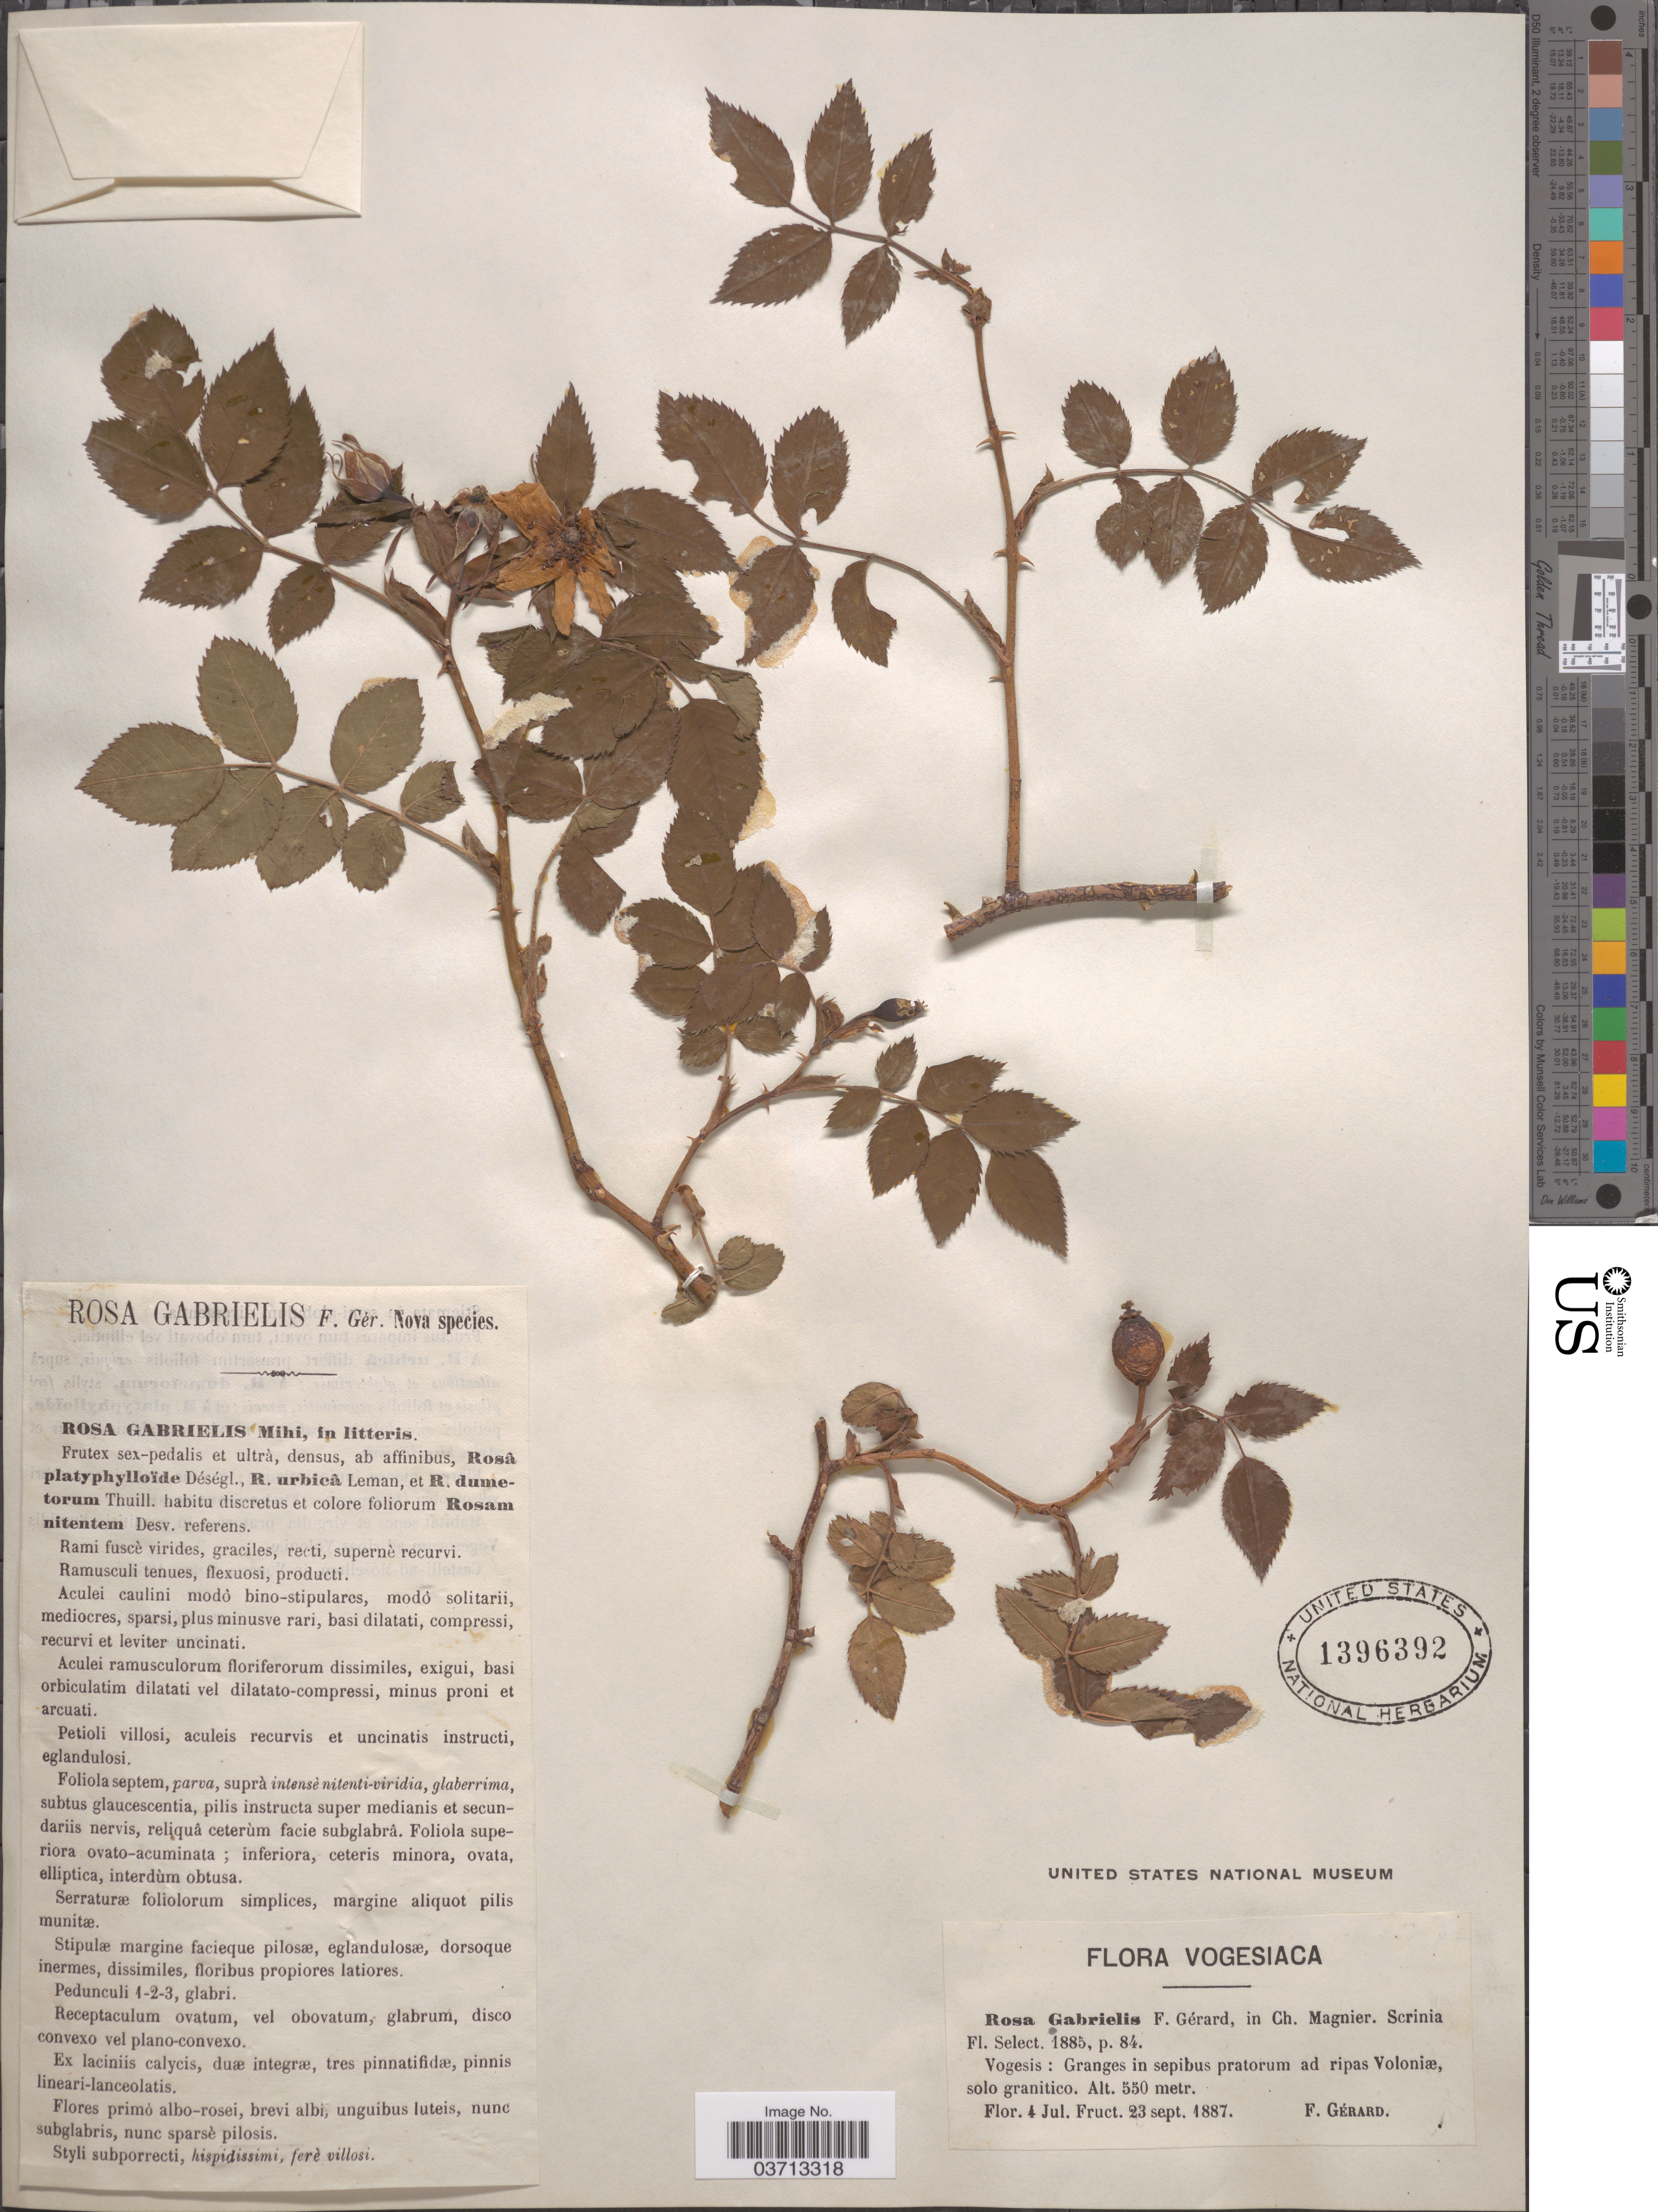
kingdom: Plantae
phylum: Tracheophyta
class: Magnoliopsida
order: Rosales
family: Rosaceae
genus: Rosa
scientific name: Rosa gabrielis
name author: F. Gérard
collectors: F. Gérard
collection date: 1887-07-04/1887-09-23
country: France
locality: Vogesiaca [unsure placement]. Vogesis: Granges in sepibus pratorum ad ripas Voloniæ, solo granitico.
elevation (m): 550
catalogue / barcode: US 1396392